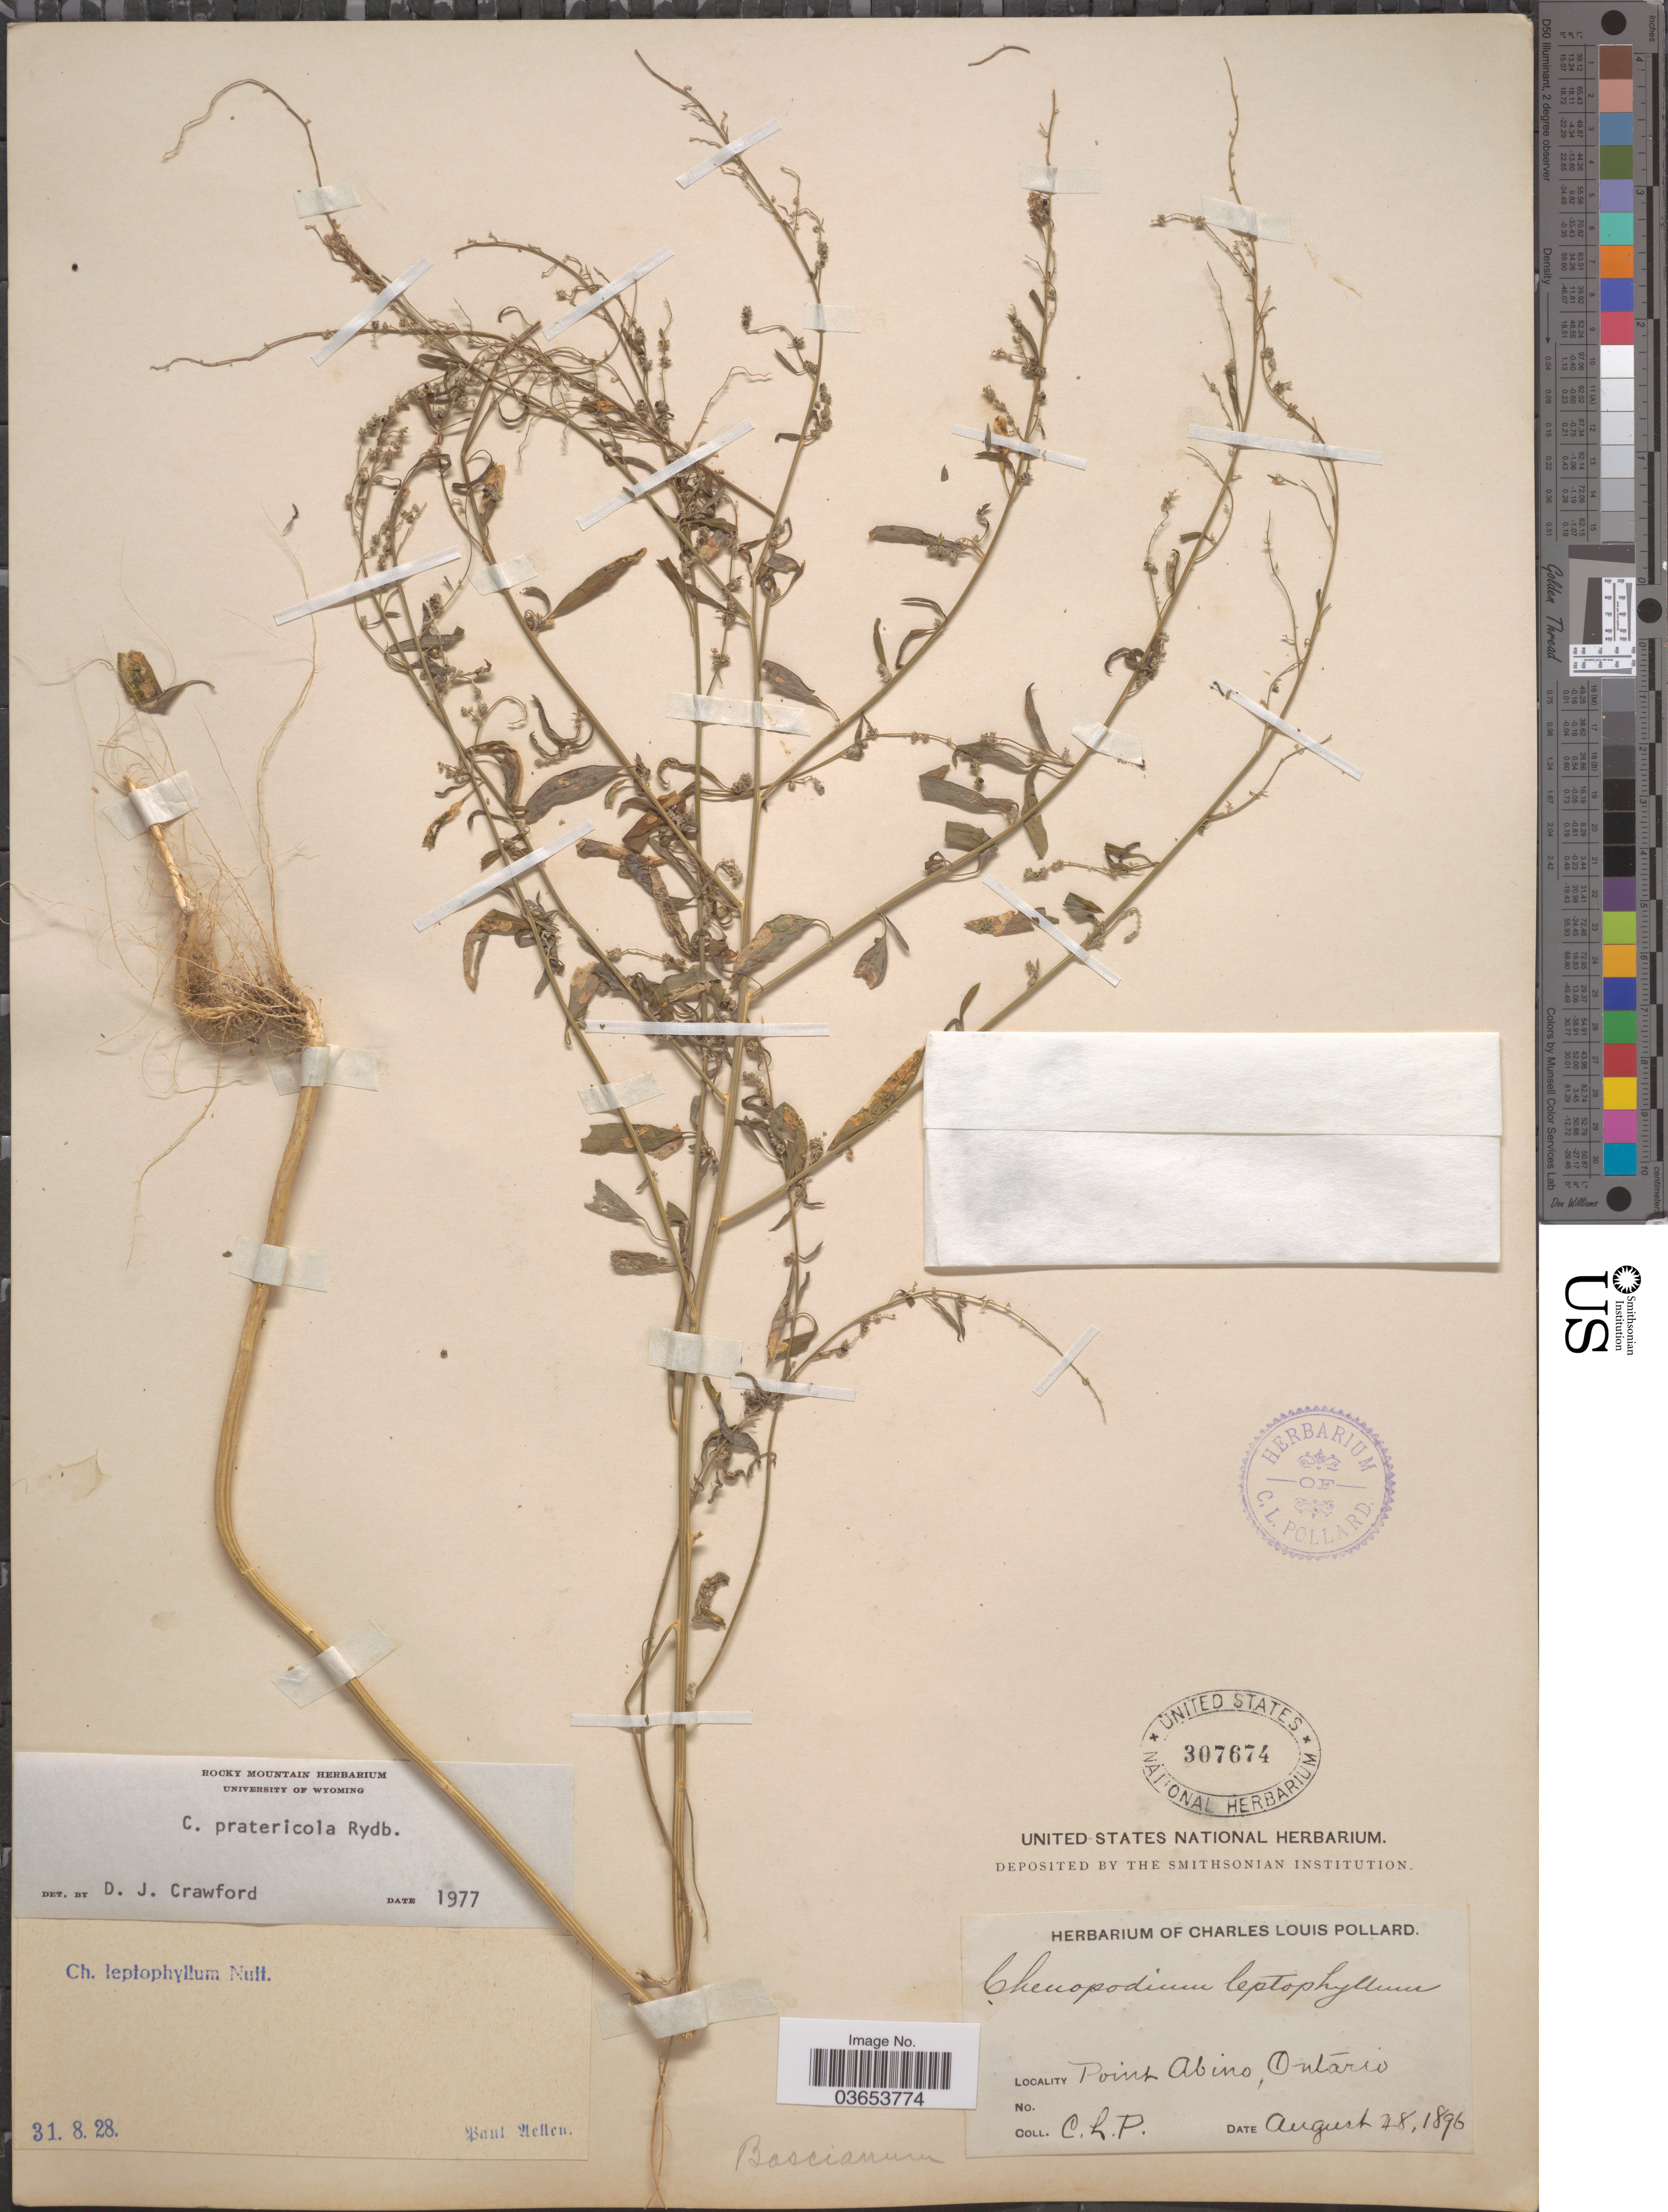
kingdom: Plantae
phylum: Tracheophyta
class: Magnoliopsida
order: Caryophyllales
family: Amaranthaceae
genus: Chenopodium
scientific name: Chenopodium pratericola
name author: Rydb.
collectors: C. L. Pollard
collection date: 1896-08-28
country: Canada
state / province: Ontario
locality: Point Abino.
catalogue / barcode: US 307674